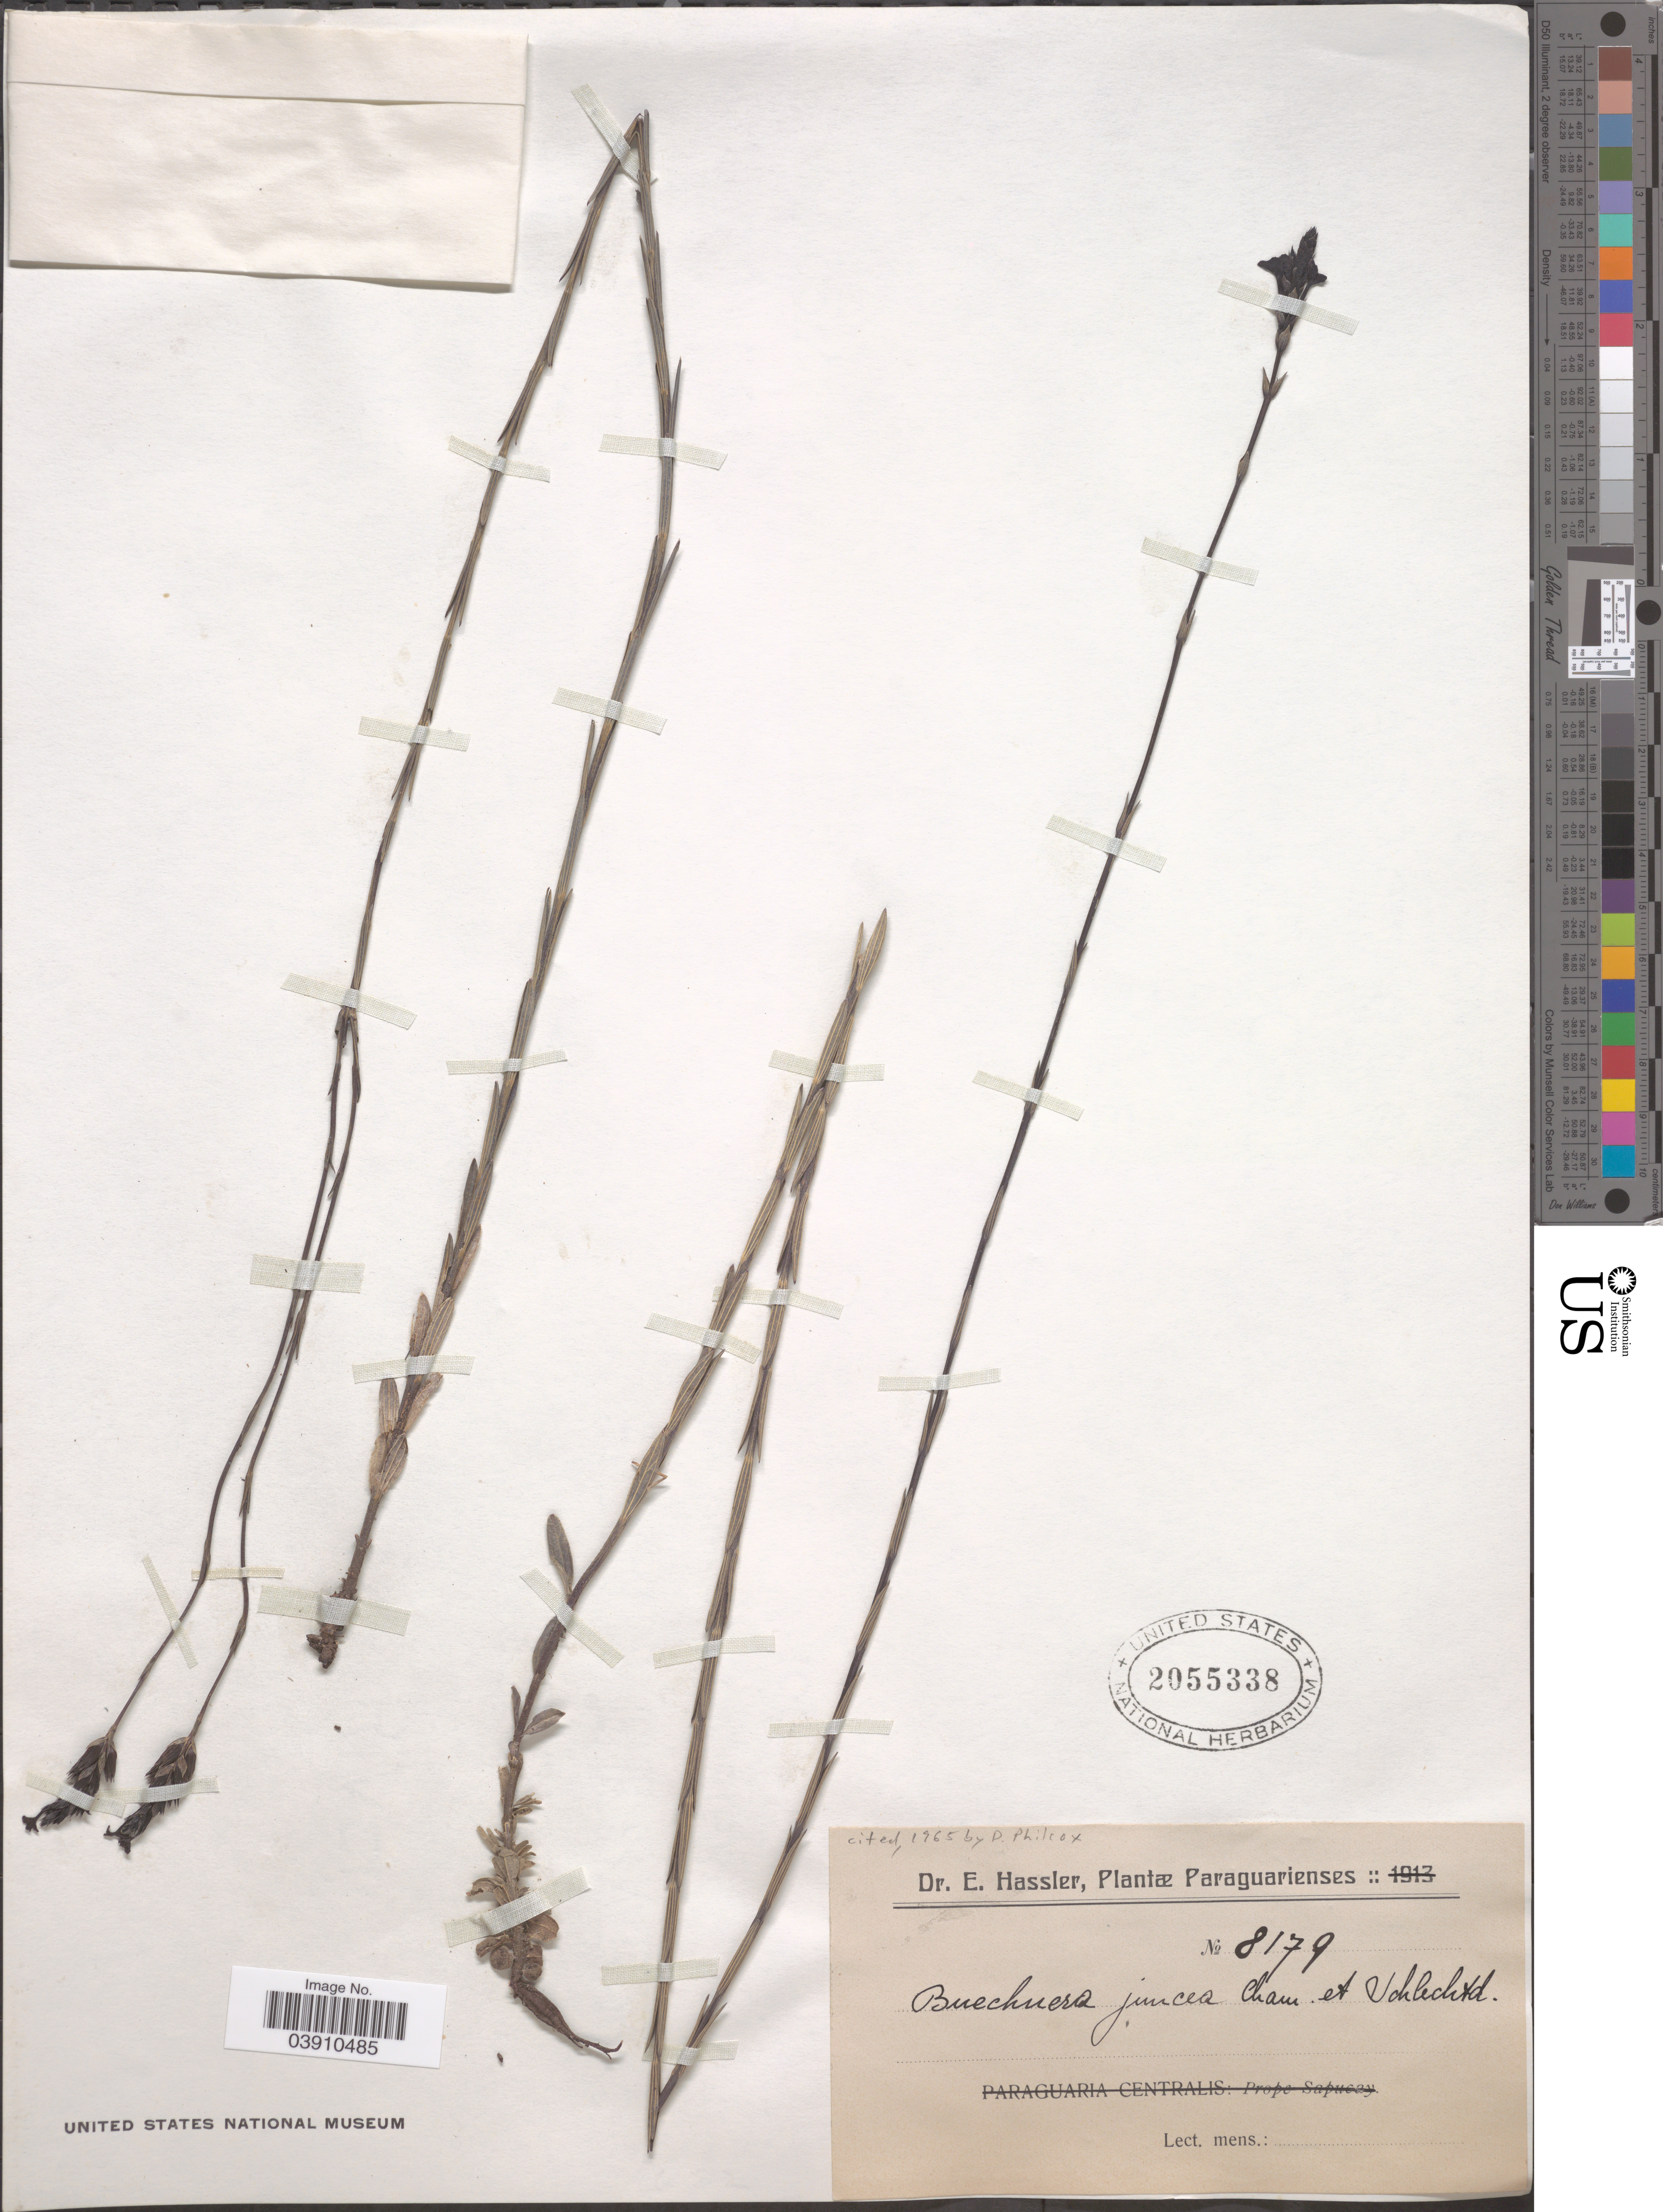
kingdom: Plantae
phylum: Tracheophyta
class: Magnoliopsida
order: Lamiales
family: Orobanchaceae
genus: Buchnera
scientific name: Buchnera juncea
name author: Cham. & Schltdl.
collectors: E. Hassler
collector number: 8179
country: Paraguay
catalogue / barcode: US 205538